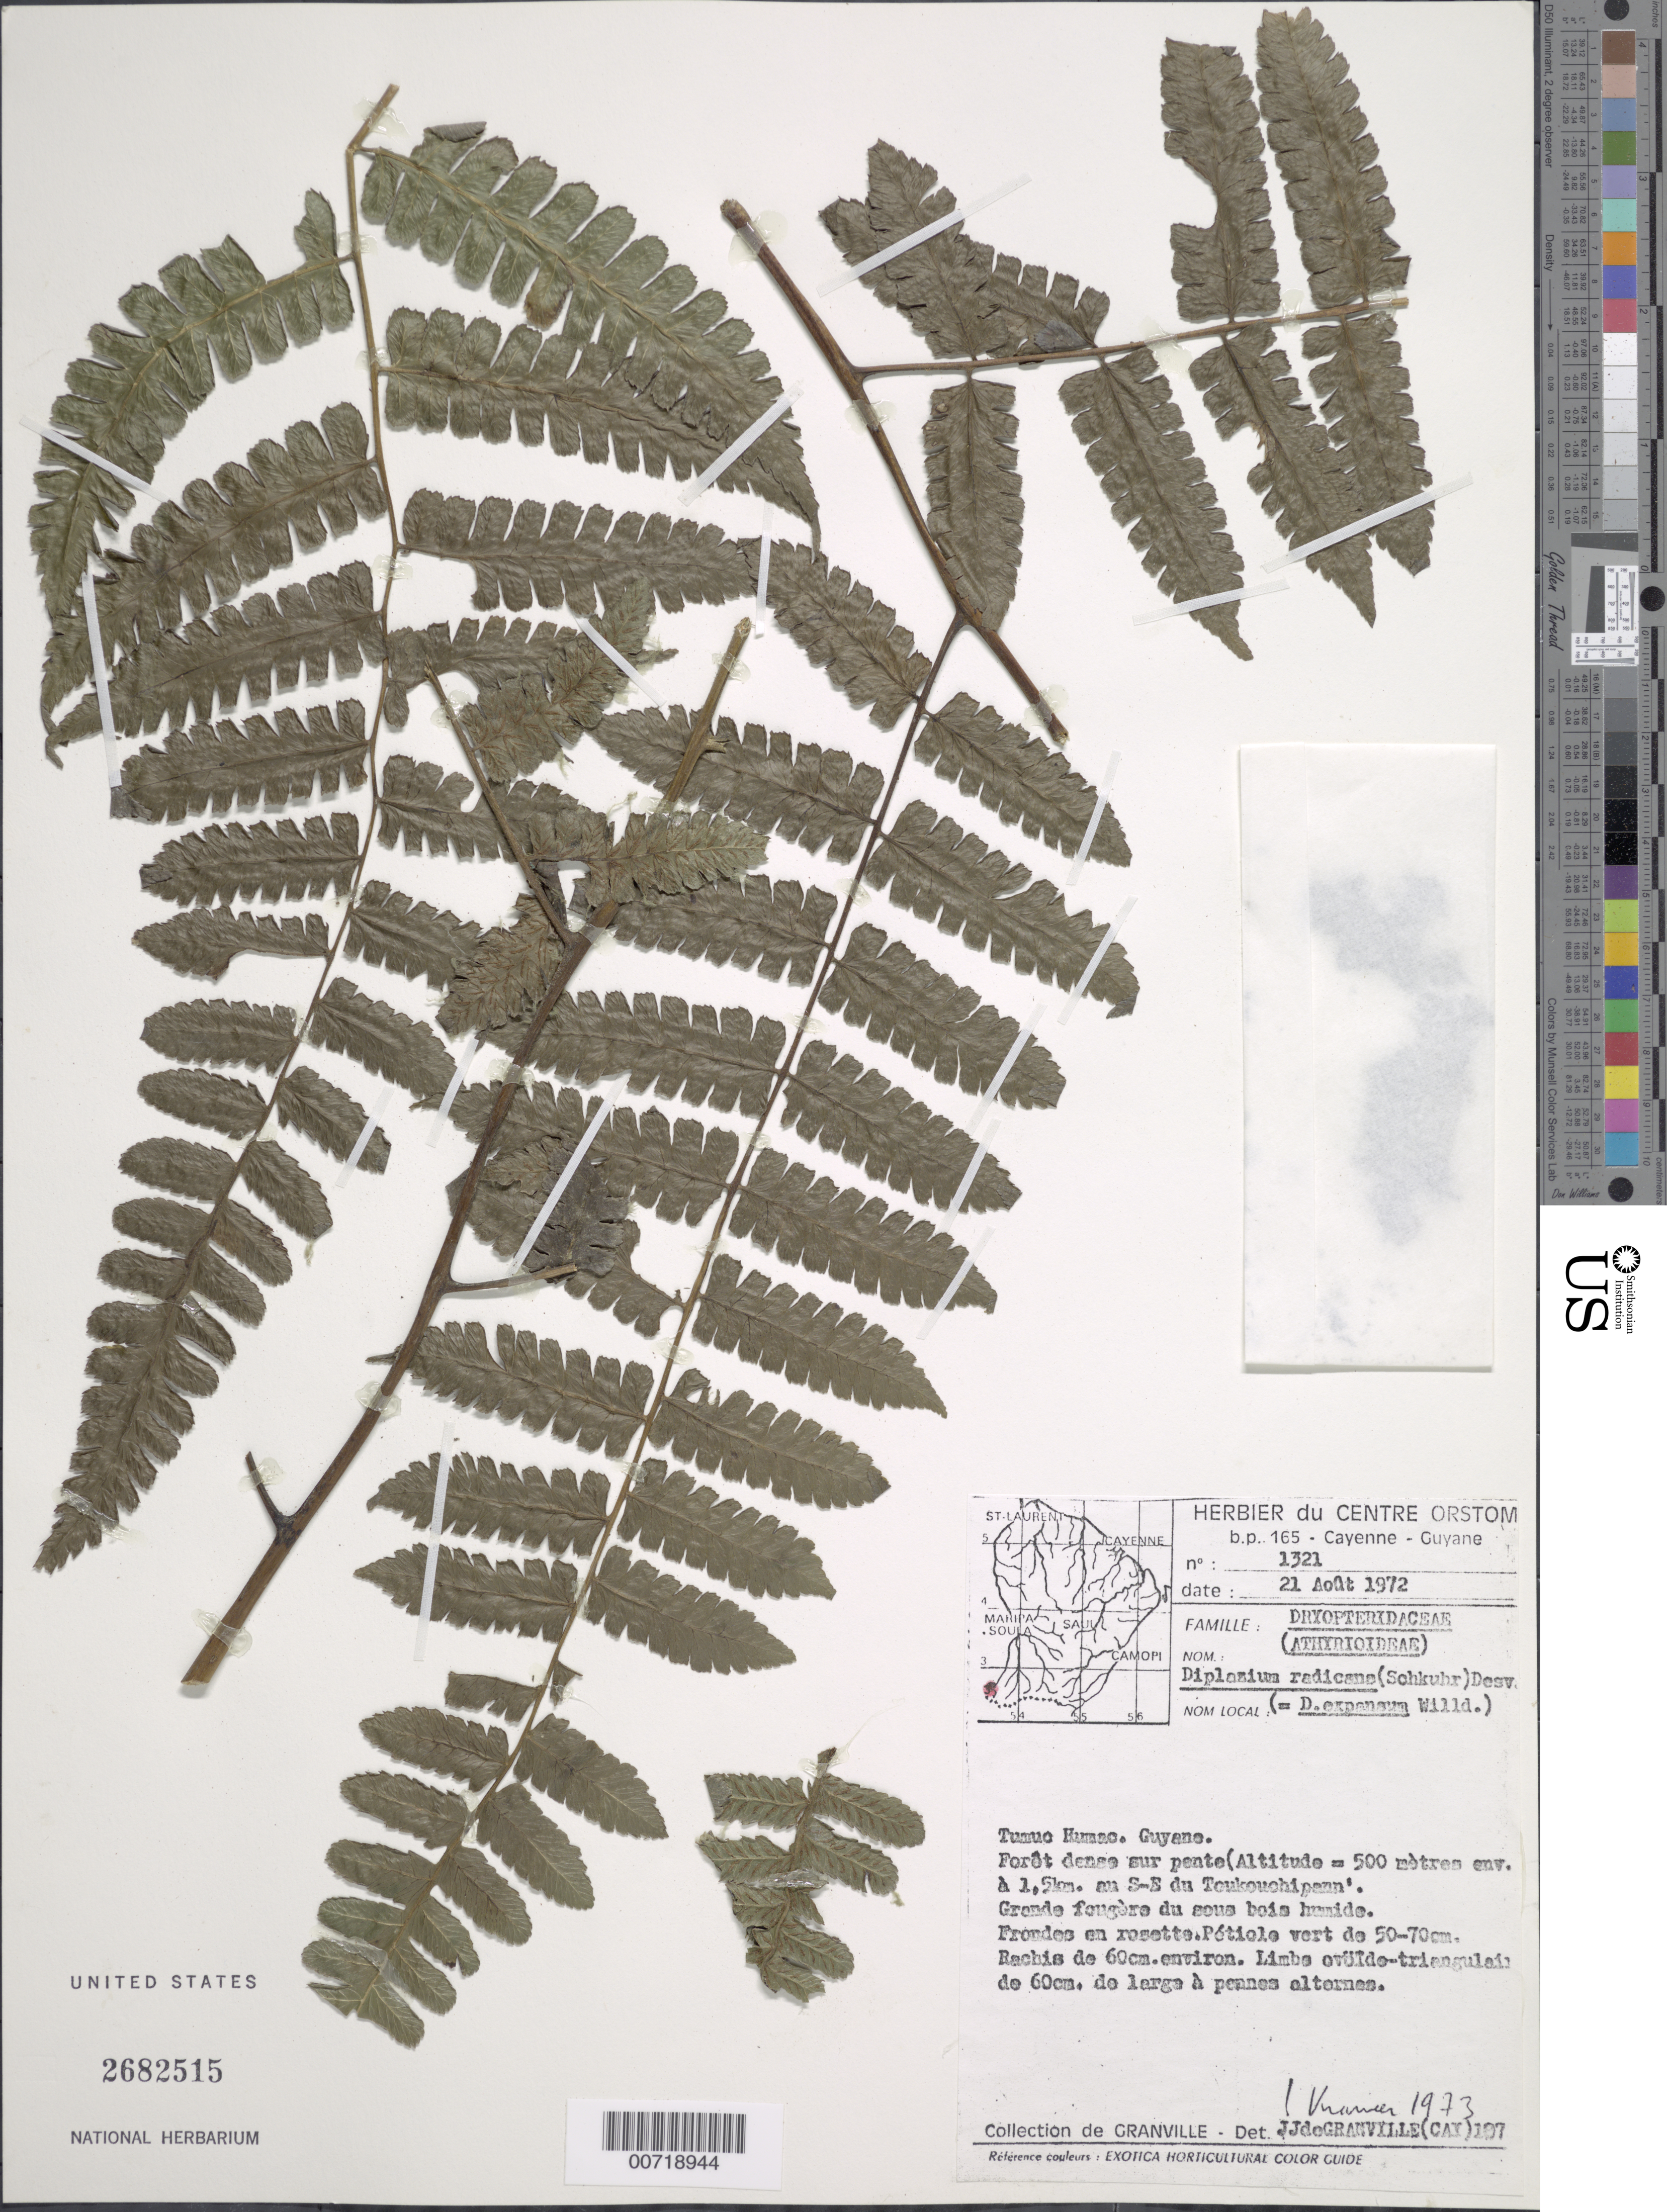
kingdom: Plantae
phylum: Tracheophyta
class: Polypodiopsida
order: Polypodiales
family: Athyriaceae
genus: Diplazium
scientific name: Diplazium expansum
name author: Willd.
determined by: Kramer, K. U.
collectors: J.-J. de Granville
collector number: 1321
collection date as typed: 21-Aug-72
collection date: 1972-08-21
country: French Guiana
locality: Tumuc-Humac, Brazil-French Guiana Frontier, 1.5 km SE of Toukouchipann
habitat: Dense slope forest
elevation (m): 500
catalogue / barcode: US 2682515